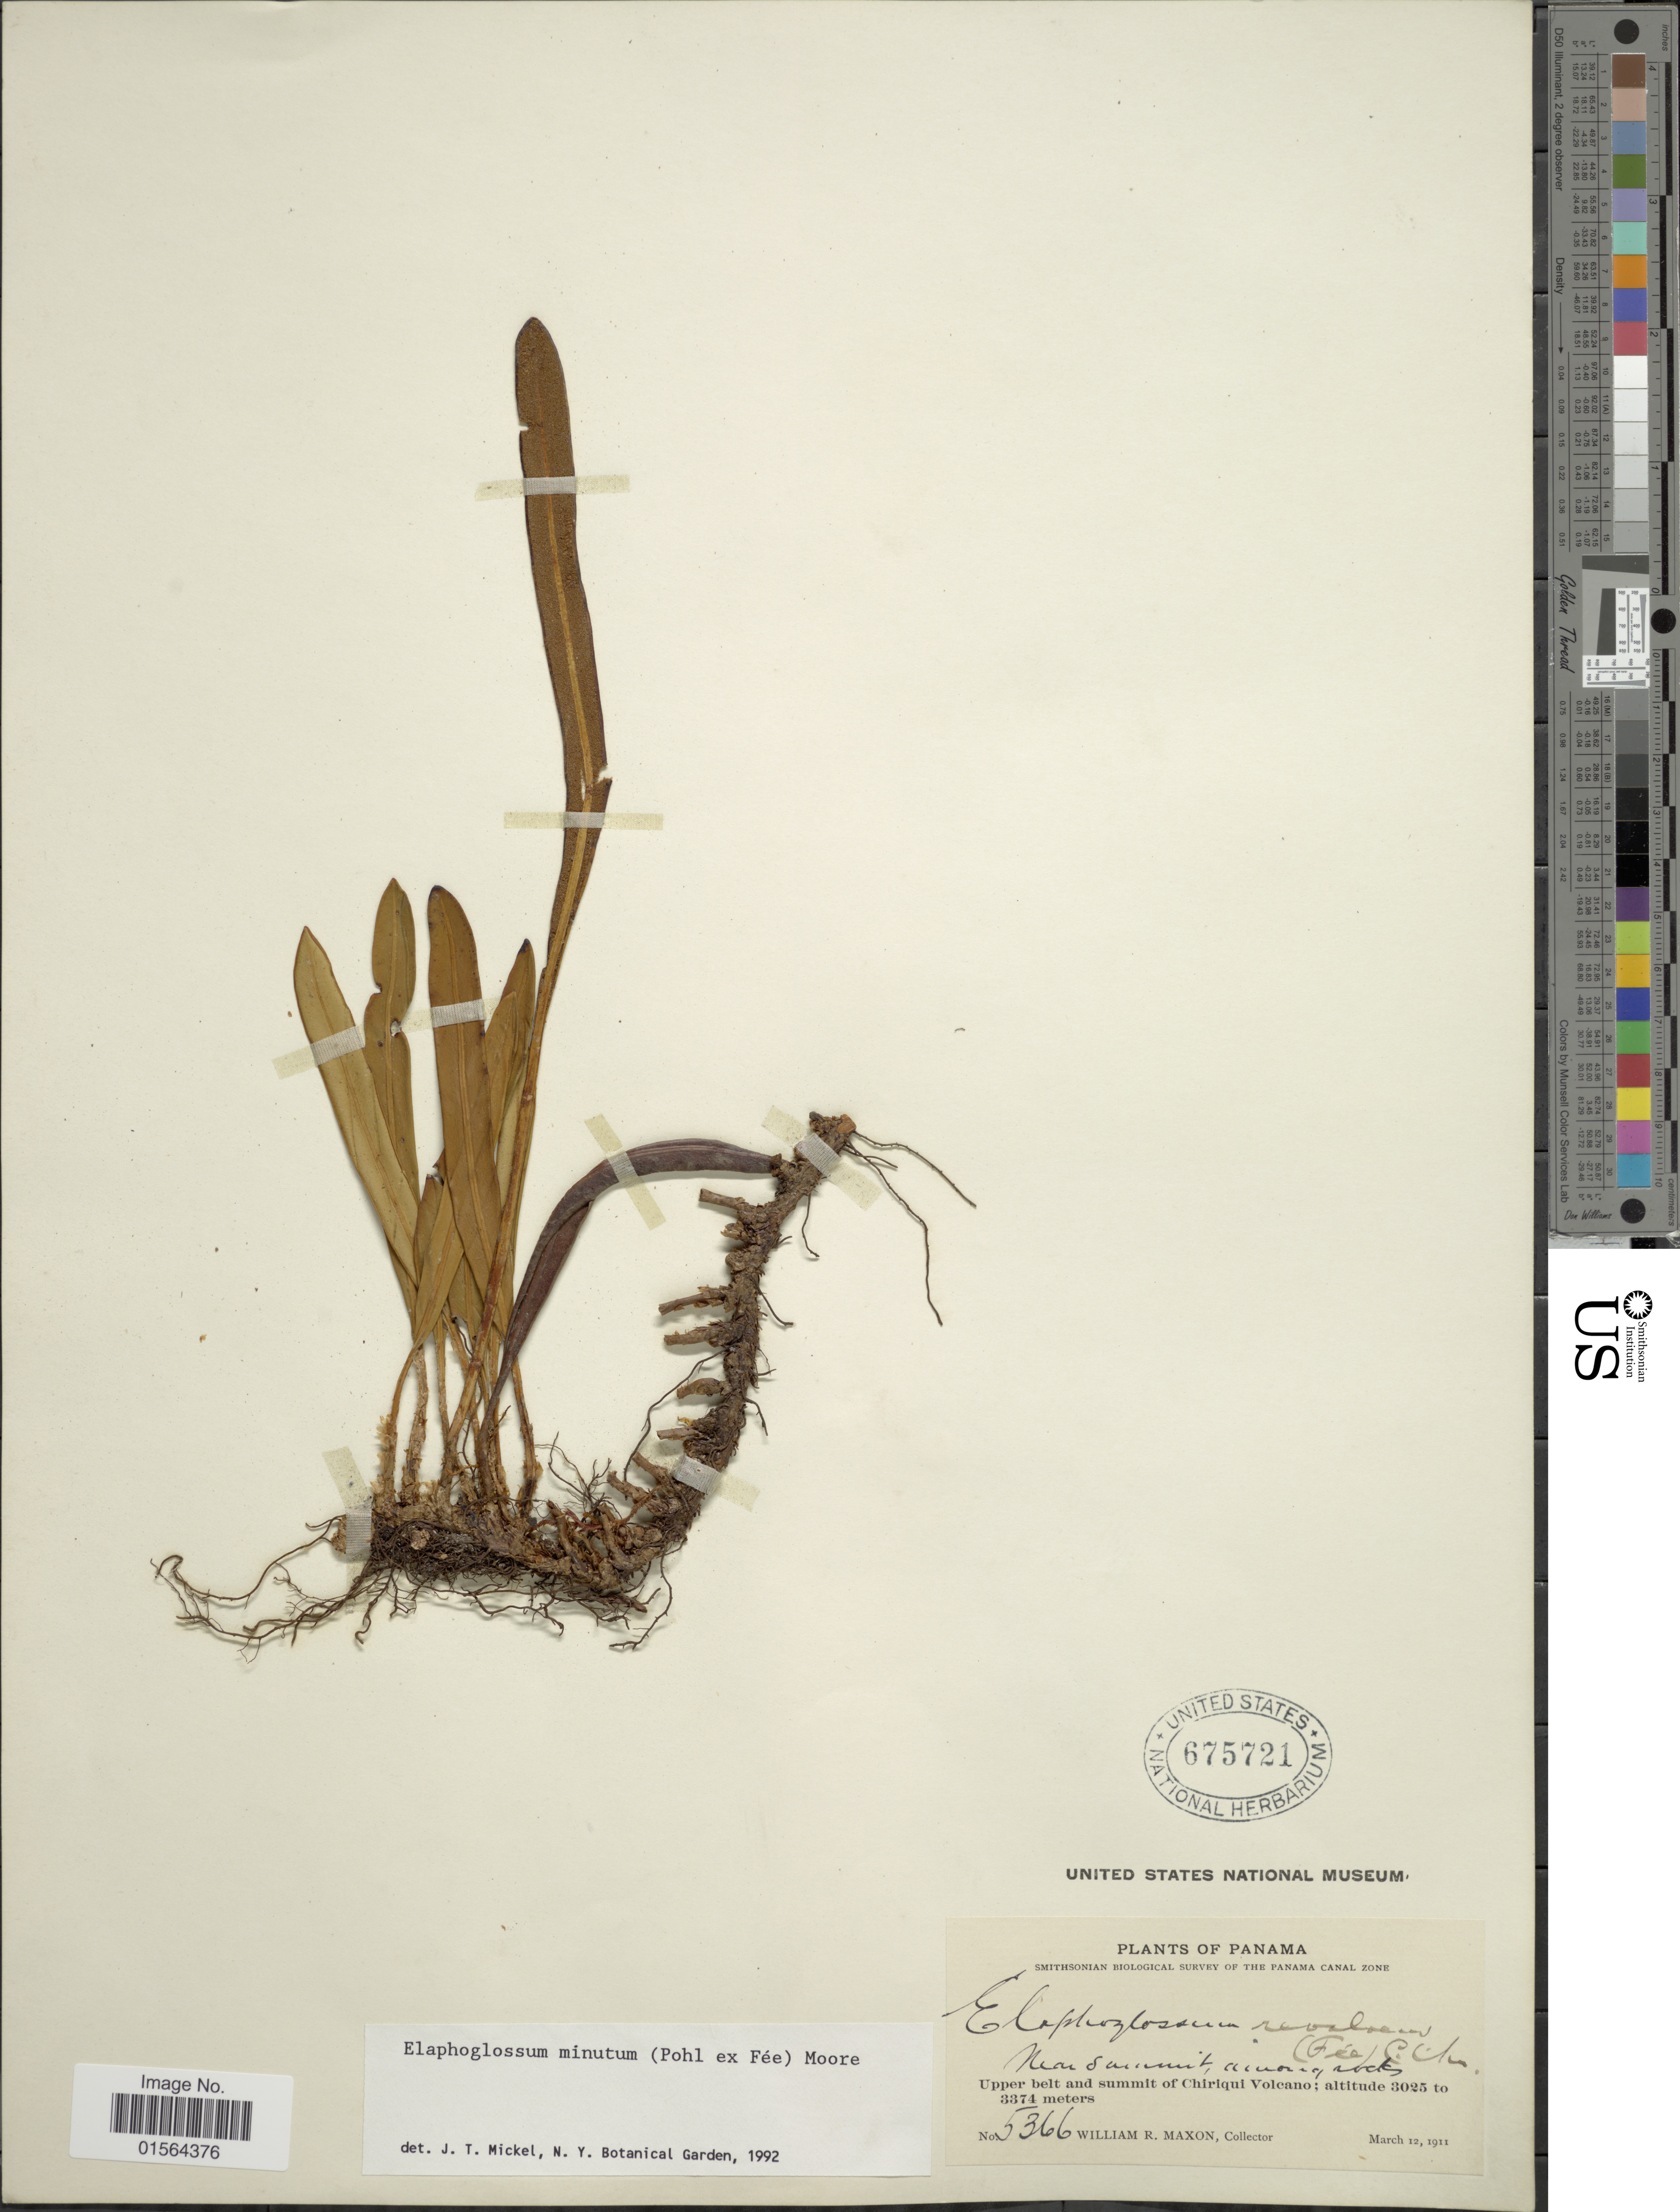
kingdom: Plantae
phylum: Tracheophyta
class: Polypodiopsida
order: Polypodiales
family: Dryopteridaceae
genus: Elaphoglossum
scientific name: Elaphoglossum miniatum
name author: (Christ) Christ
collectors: W. R. Maxon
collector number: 5366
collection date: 1911-03-12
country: Panama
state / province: Chiriqui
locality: Upper belt and summit of Chiriqui Volcano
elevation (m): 3025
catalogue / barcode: US 675721